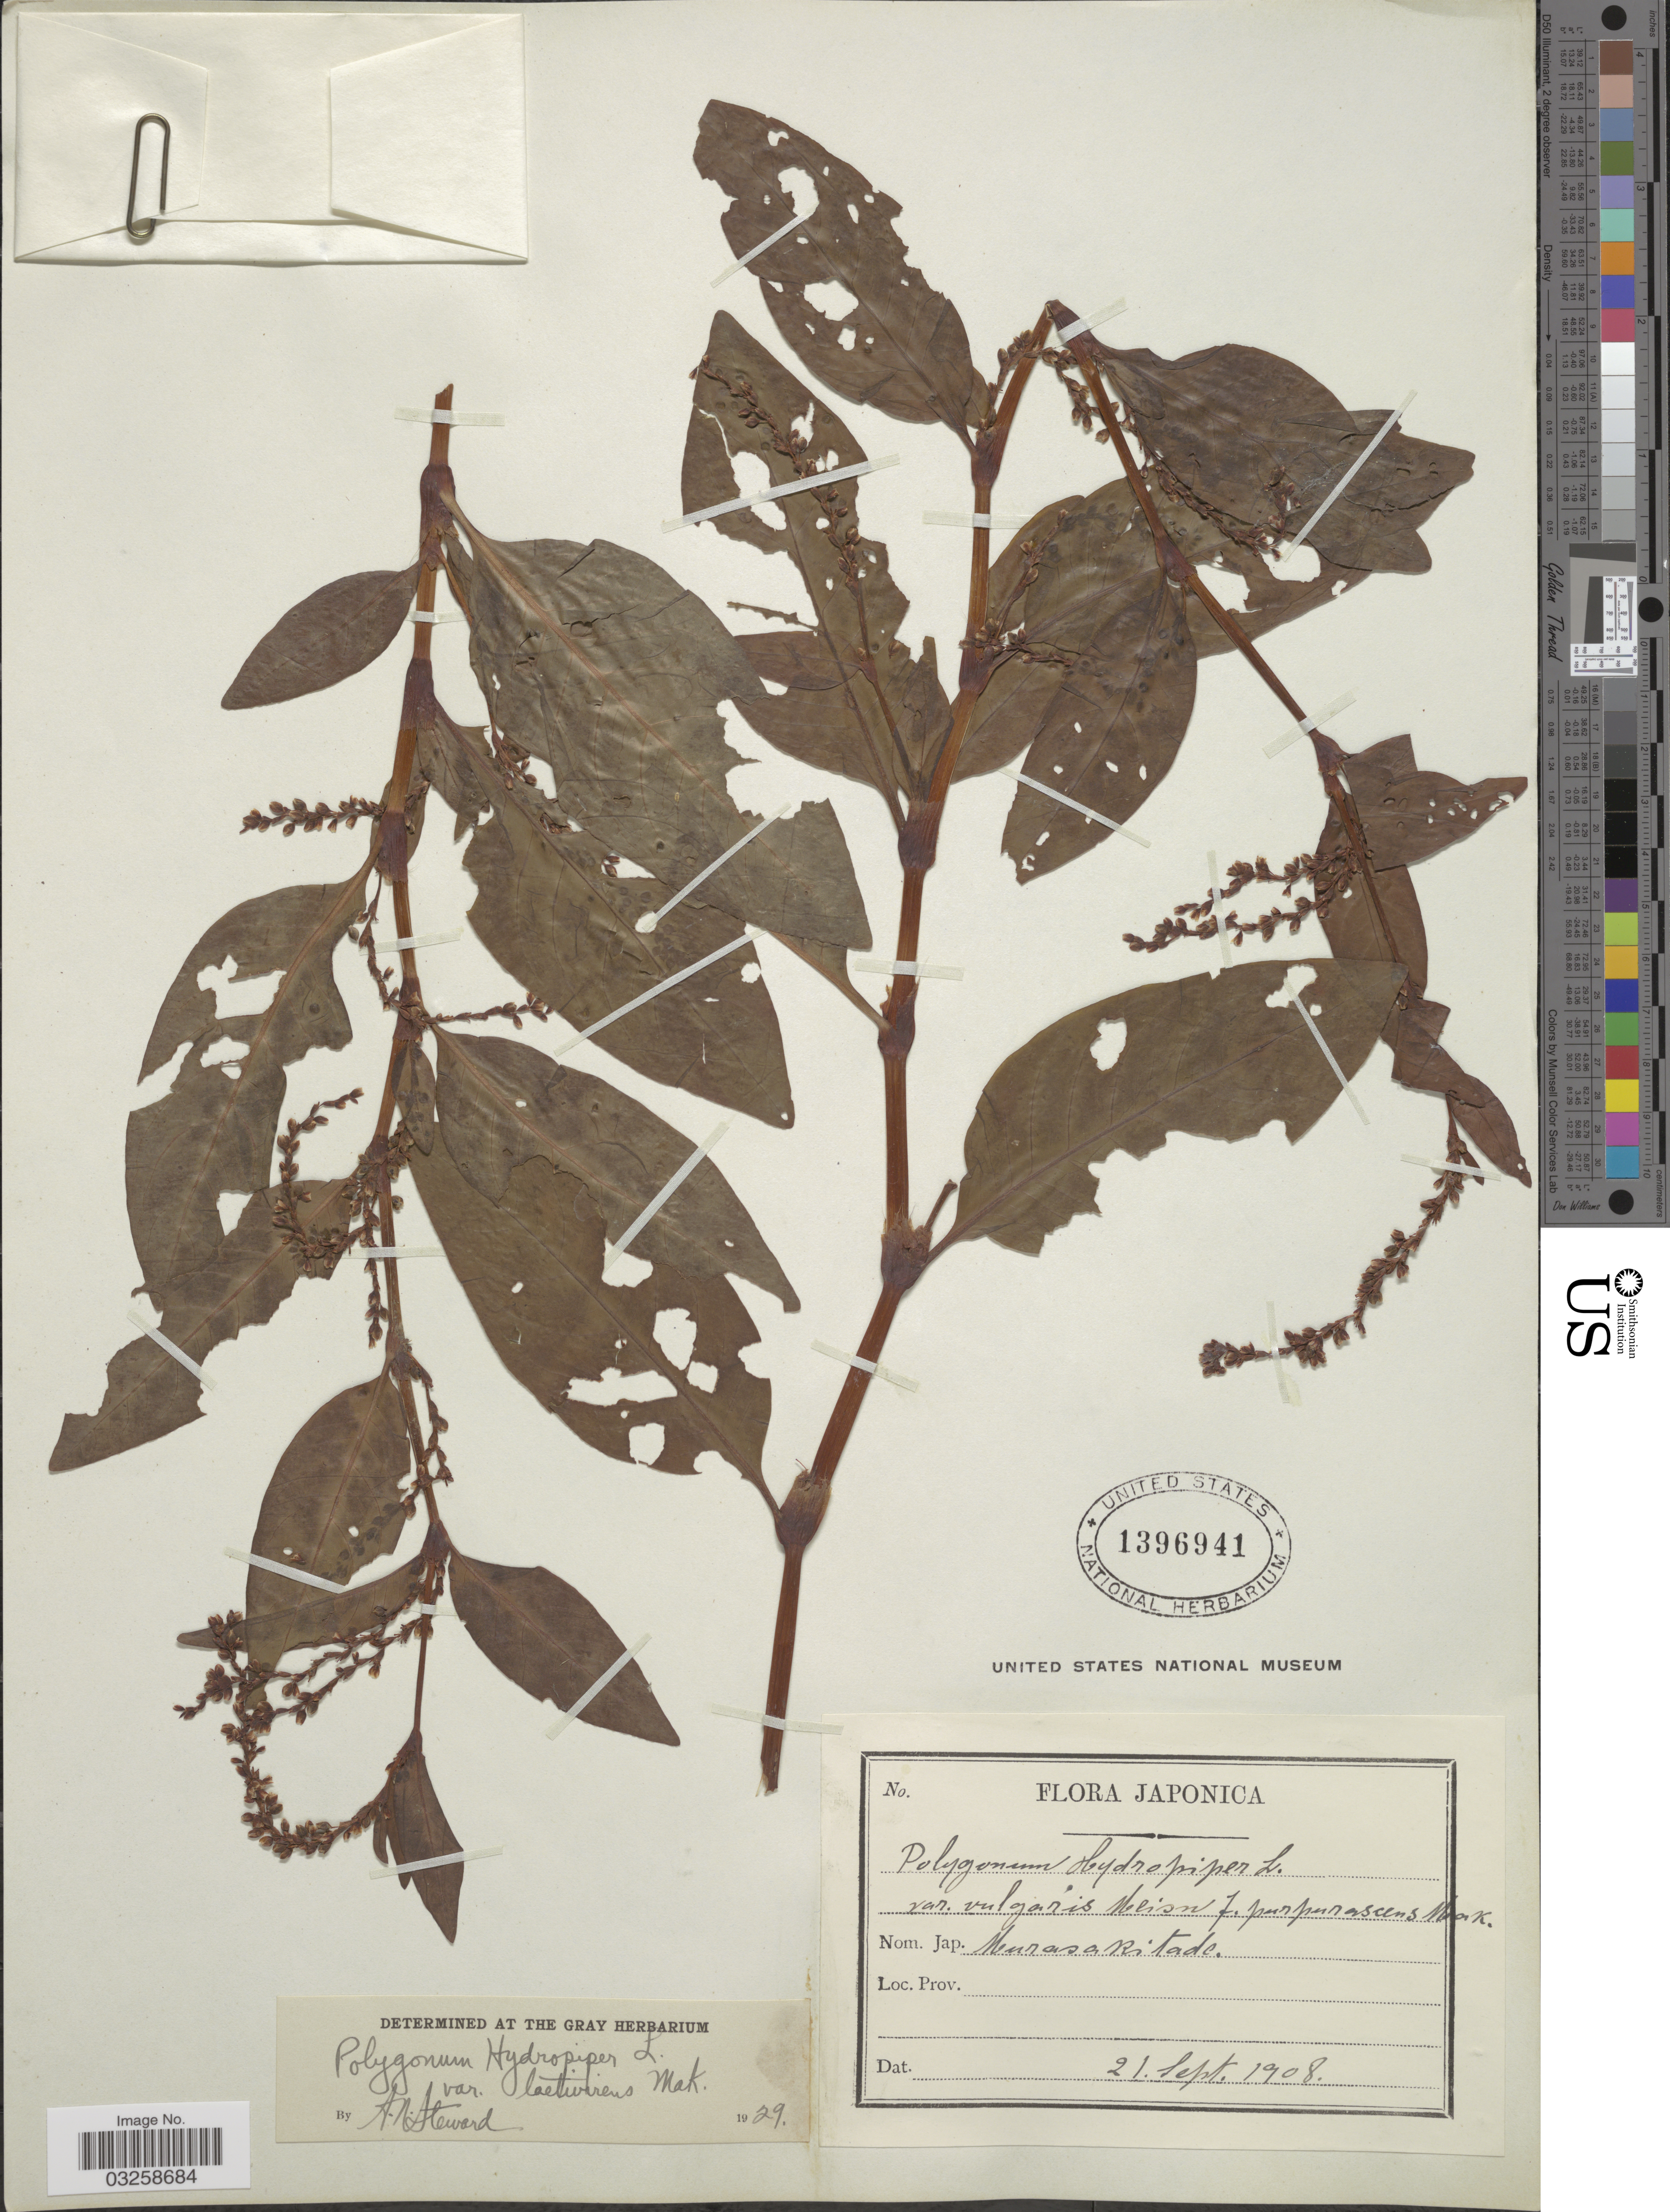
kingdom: Plantae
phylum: Tracheophyta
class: Magnoliopsida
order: Caryophyllales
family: Polygonaceae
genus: Polygonum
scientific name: Polygonum hydropiper var. laetevirens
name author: Makino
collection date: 1908-09-21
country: Japan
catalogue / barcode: US 1396941